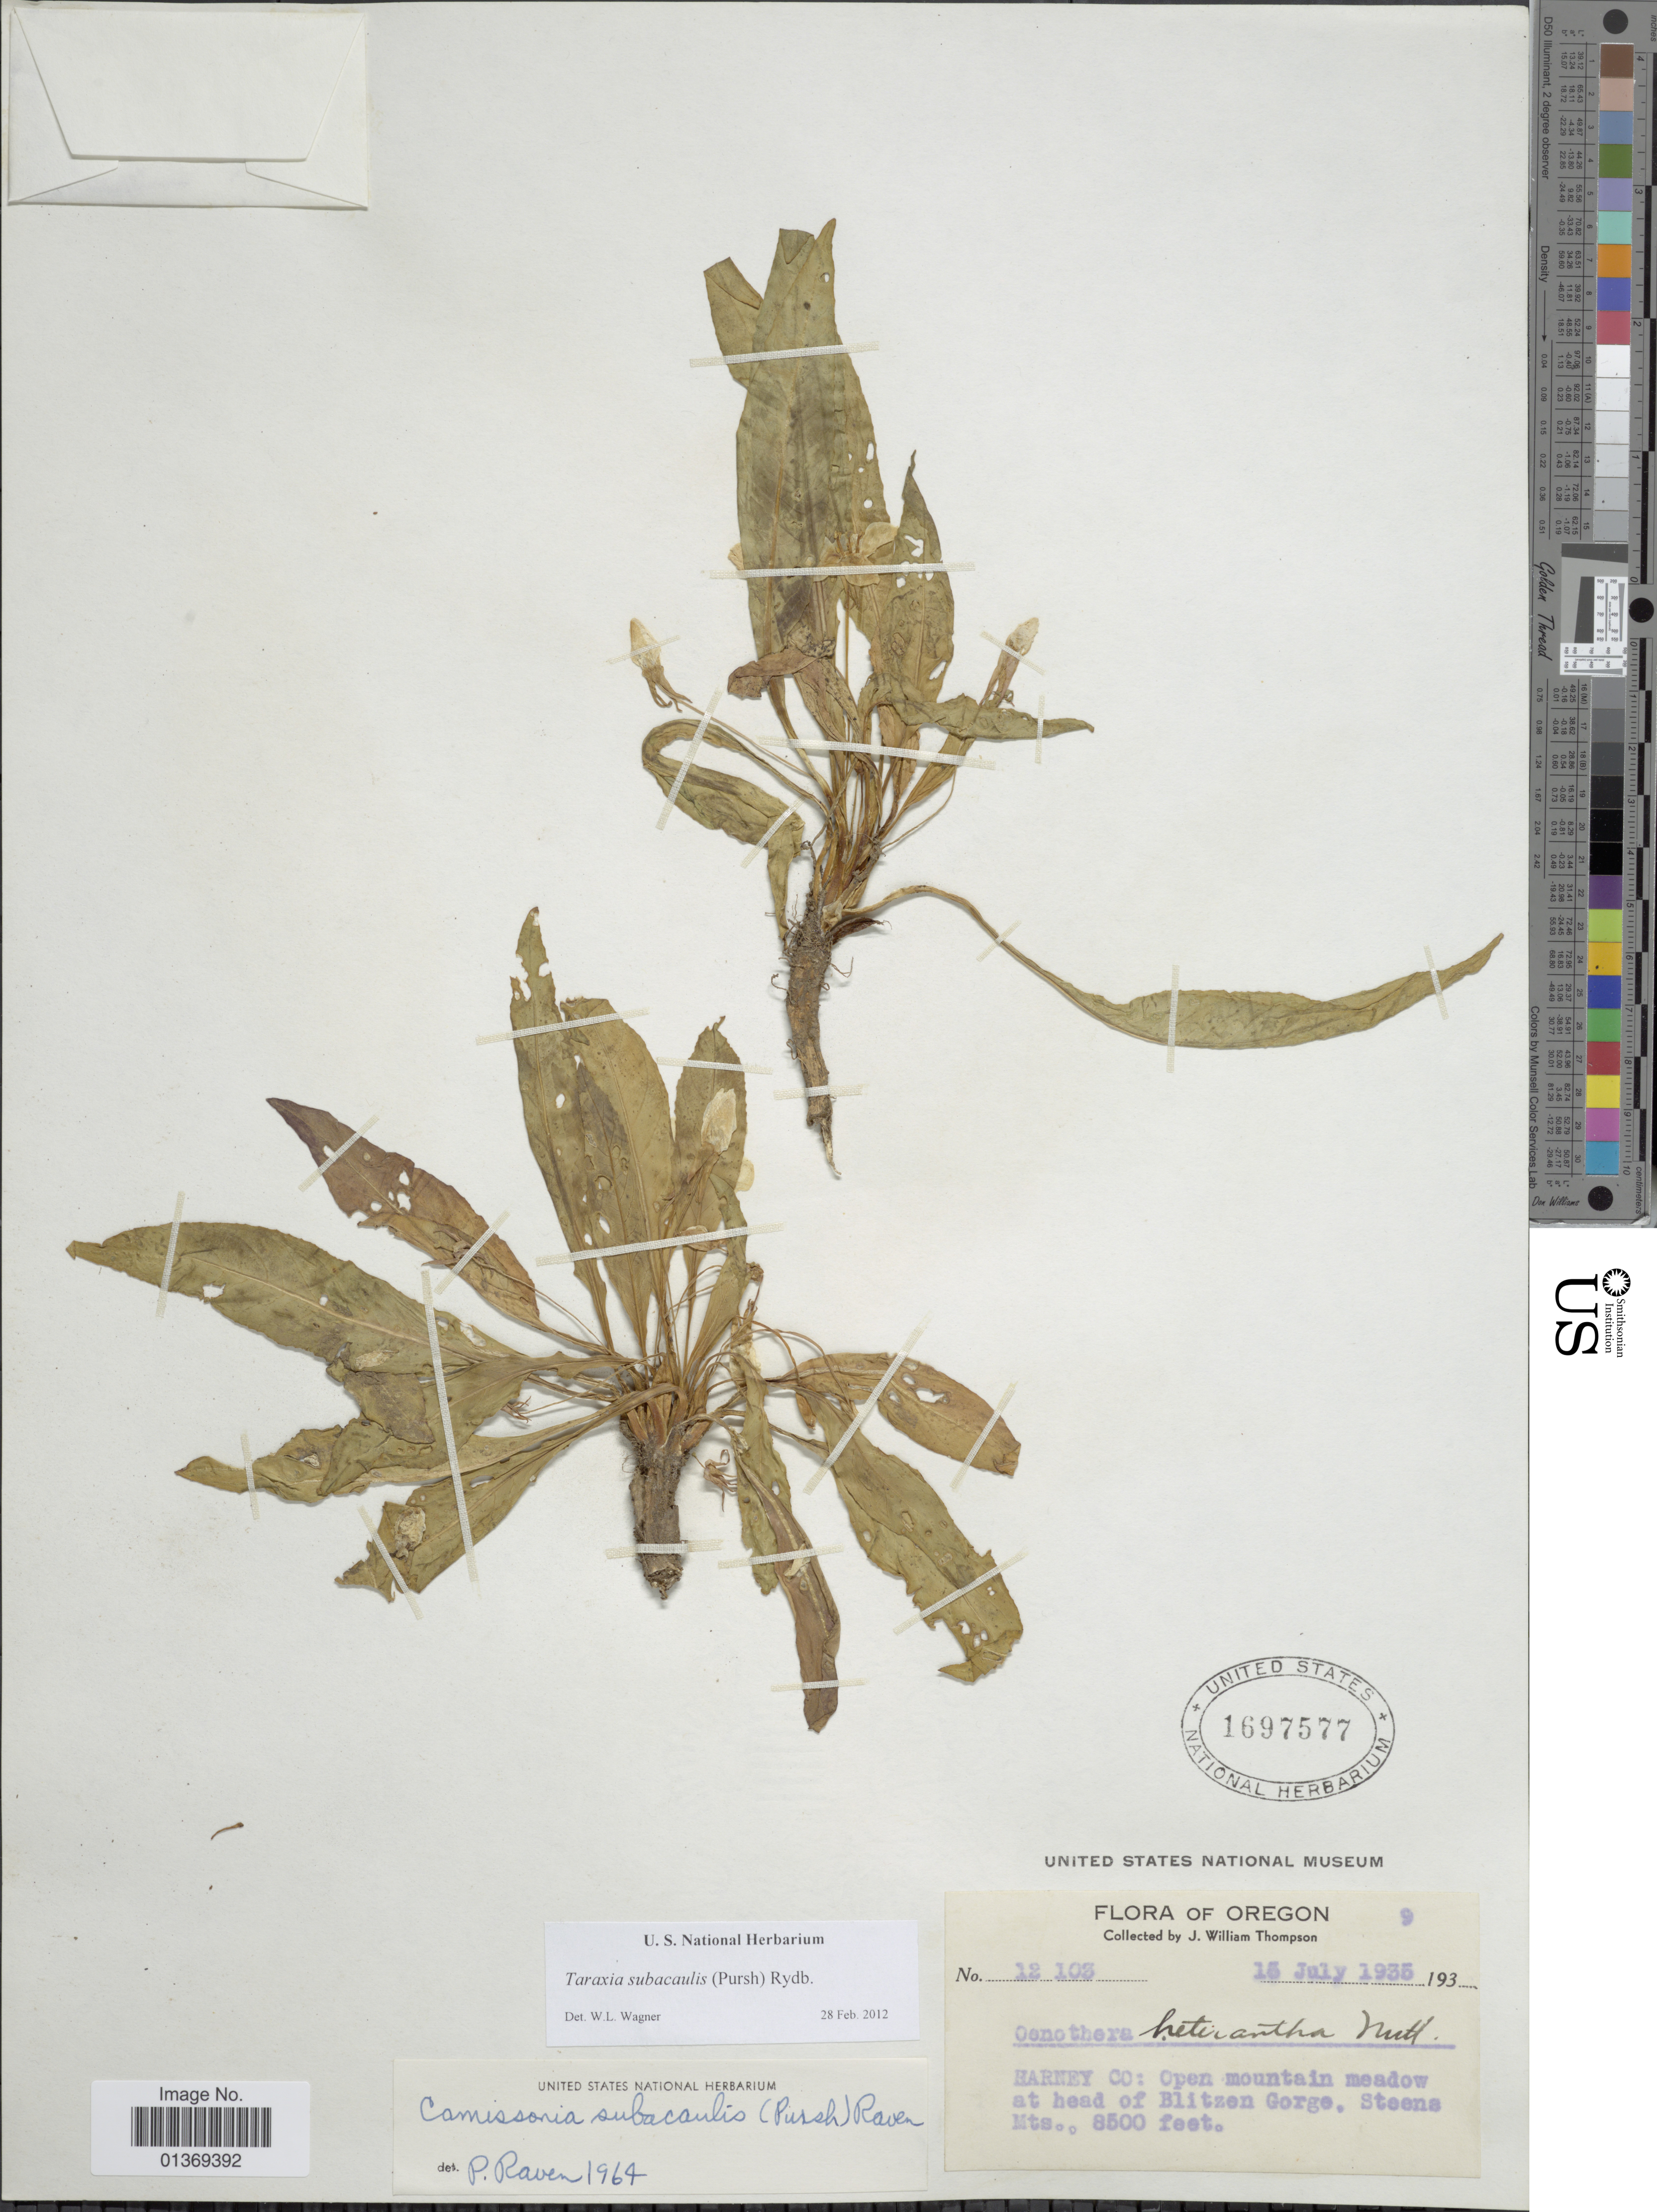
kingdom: Plantae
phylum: Tracheophyta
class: Magnoliopsida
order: Myrtales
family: Onagraceae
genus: Taraxia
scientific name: Taraxia subacaulis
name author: (Pursh) Rydb.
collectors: J. W. Thompson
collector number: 12103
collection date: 1935-07-15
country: United States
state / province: Oregon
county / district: Harney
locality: Harney Co: Open mountain meadow at head of Blitzen Gorge, Steens Mts.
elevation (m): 2591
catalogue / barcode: US 1697577